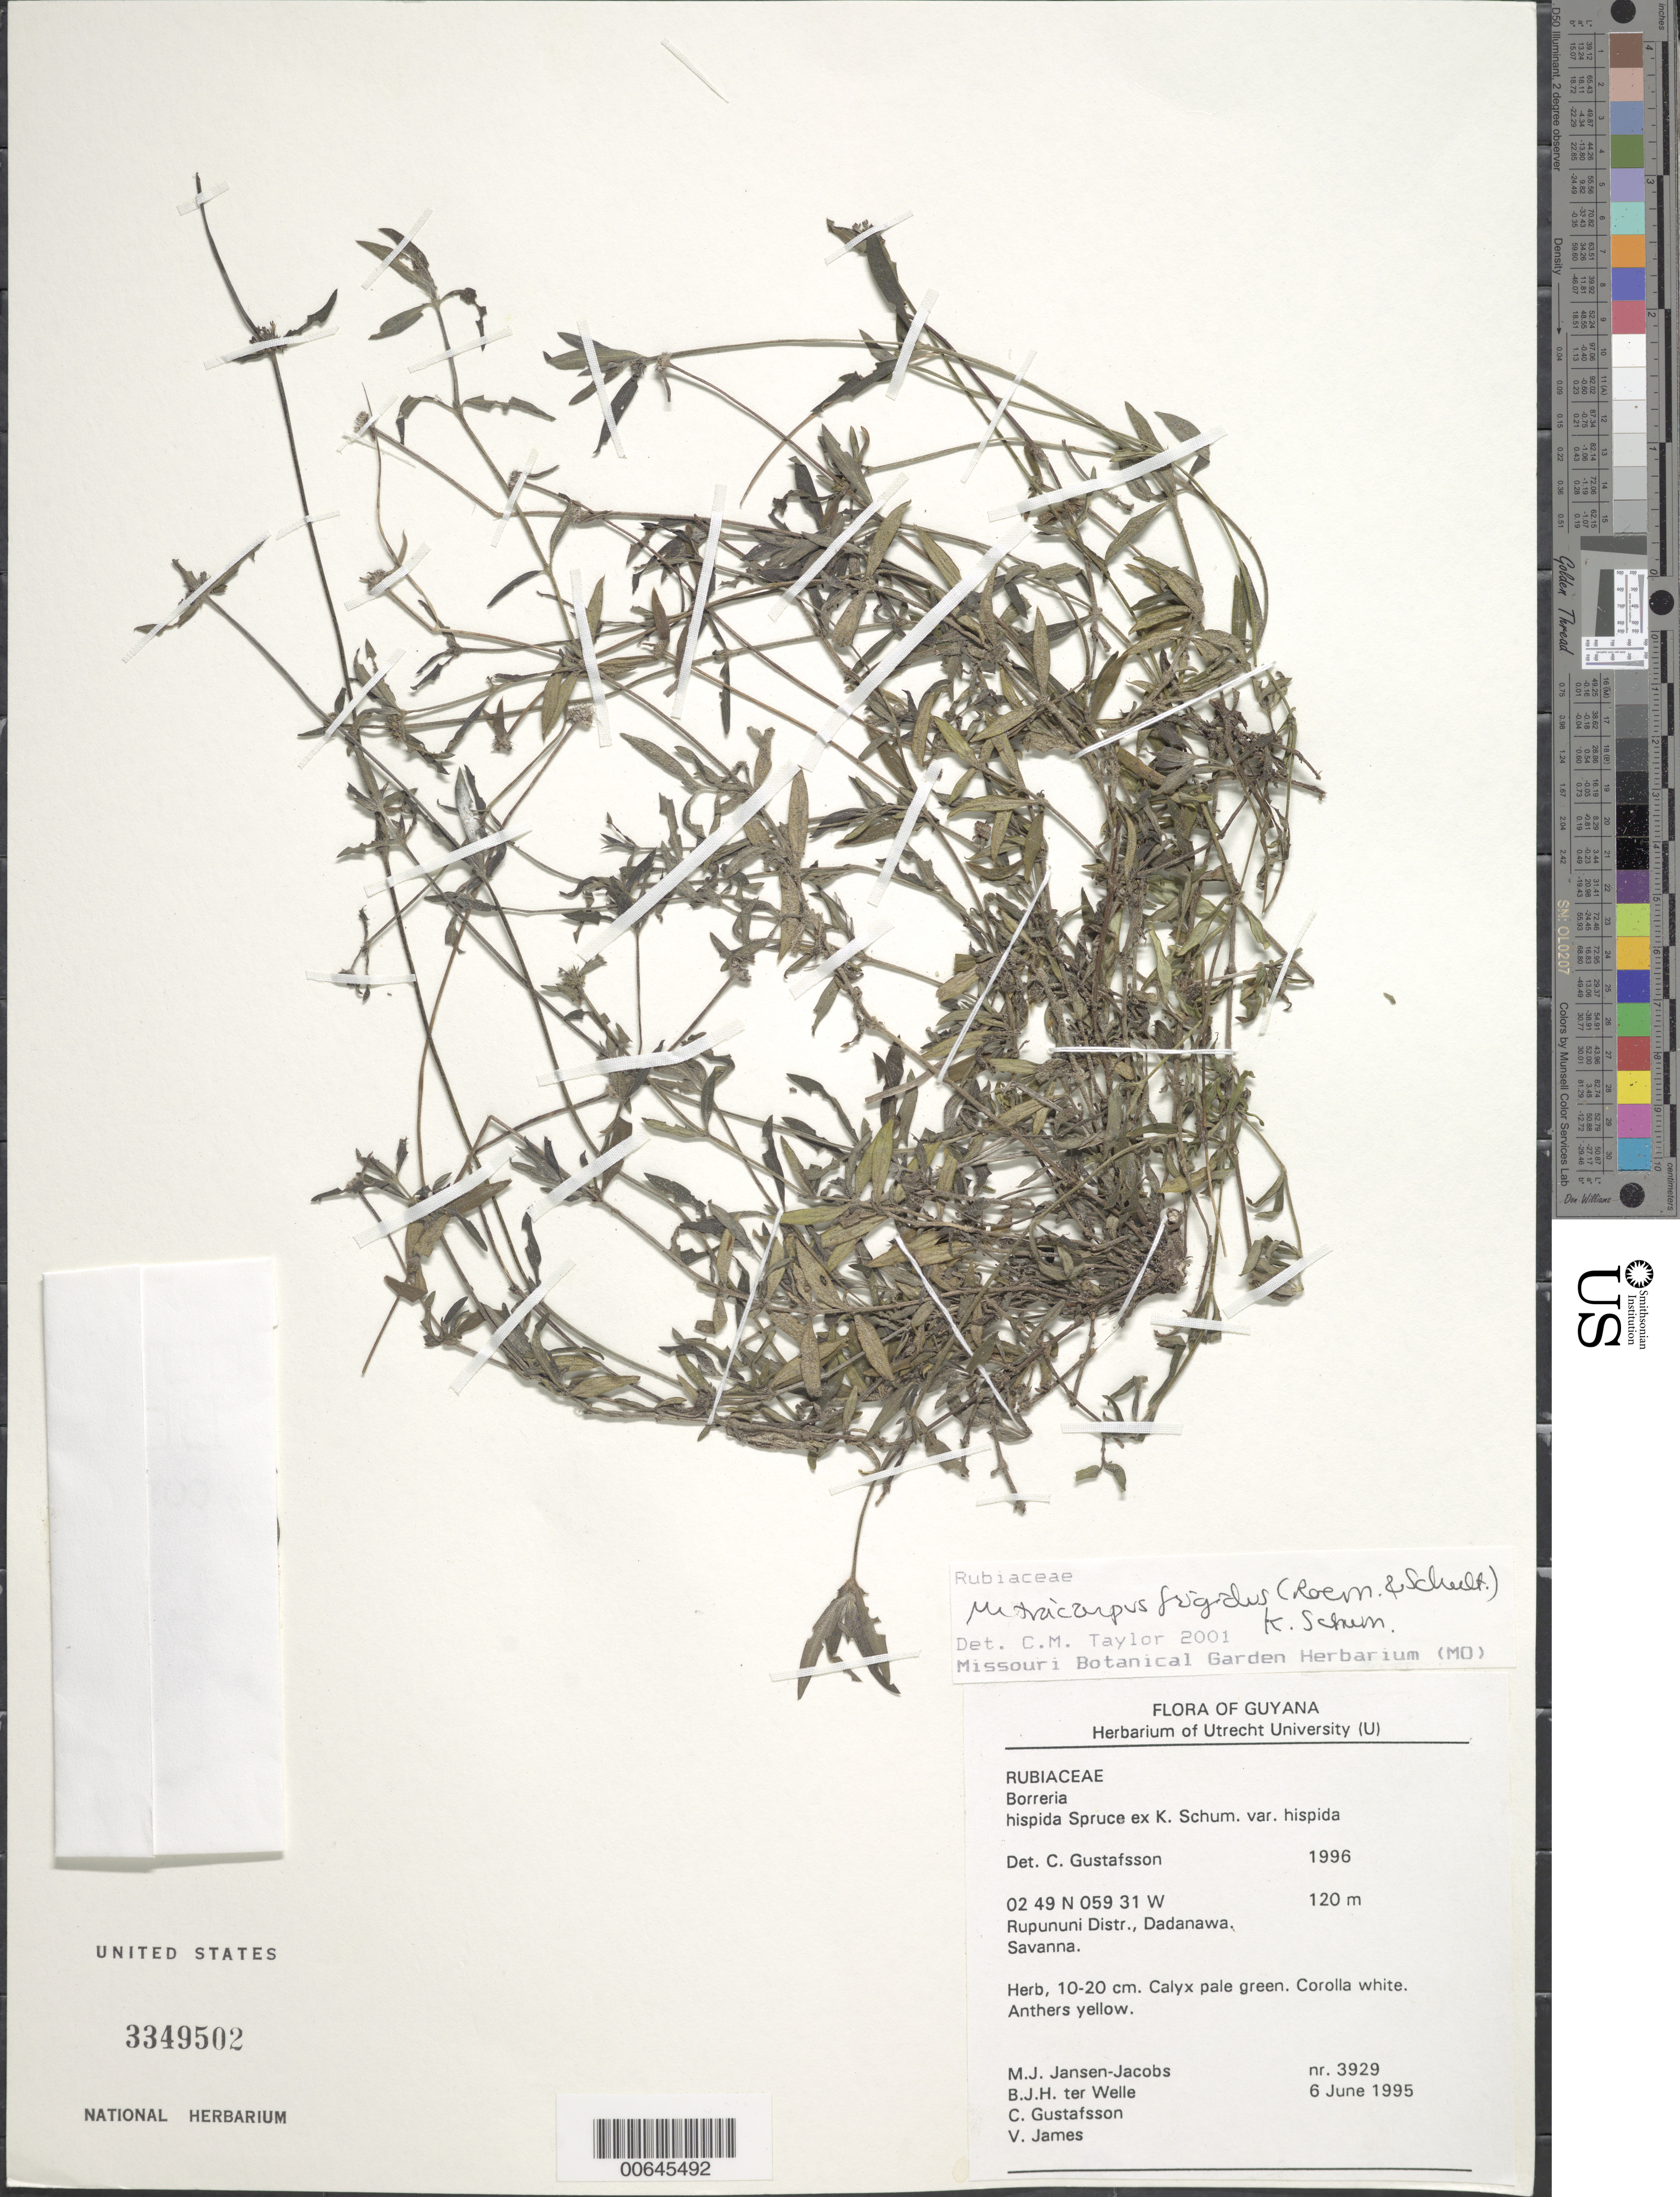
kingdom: Plantae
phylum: Tracheophyta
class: Magnoliopsida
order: Gentianales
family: Rubiaceae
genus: Mitracarpus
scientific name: Mitracarpus frigidus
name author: (Willd. ex Roem. & Schult.) K. Schum.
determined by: Taylor, Charlotte M.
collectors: M. J. Jansen-Jacobs, B. Welle, C. G. Gustafsson & V. James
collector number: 3929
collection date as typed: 6-Jun-95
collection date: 1995-06-06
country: Guyana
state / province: U. Takutu-U. Essequibo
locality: Dadanawa, Rupununi River, Rupununi District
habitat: Savanna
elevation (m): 120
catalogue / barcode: US 3349502